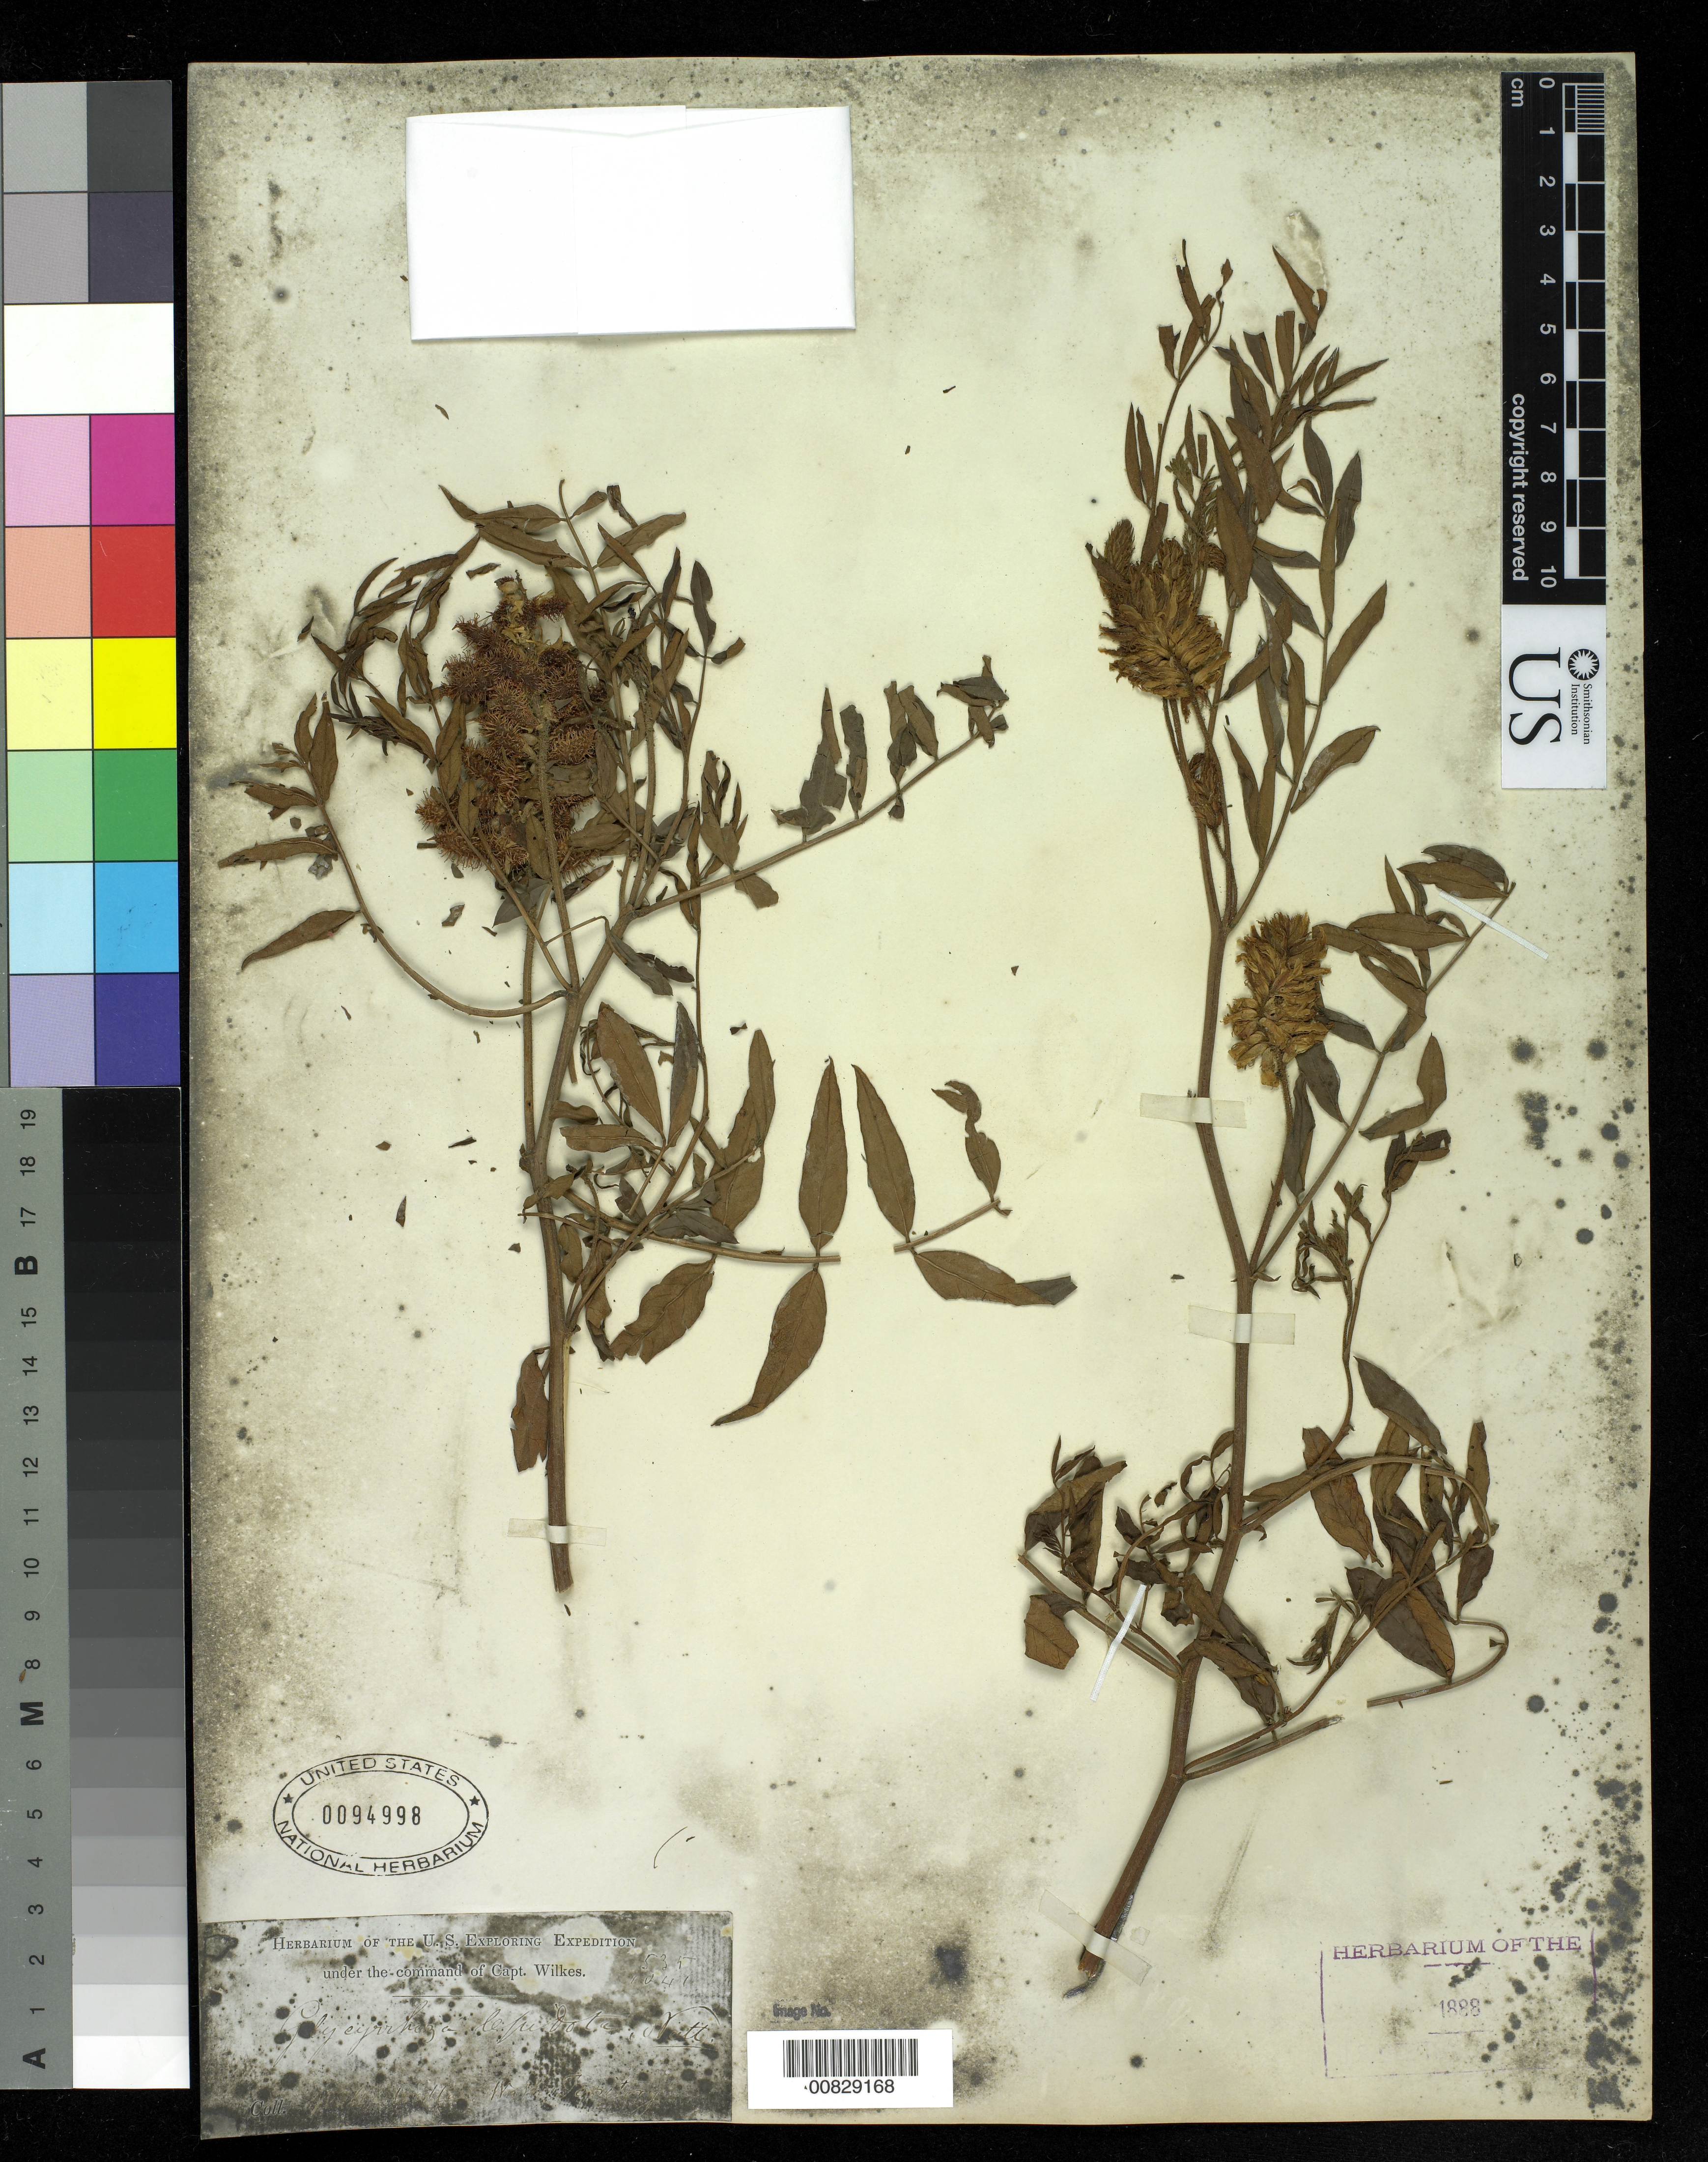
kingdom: Plantae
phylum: Tracheophyta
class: Magnoliopsida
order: Fabales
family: Fabaceae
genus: Glycyrrhiza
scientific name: Glycyrrhiza lepidota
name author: Pursh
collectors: Wilkes Explor. Exped.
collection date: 1838/1842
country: United States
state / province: Washington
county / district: Walla Walla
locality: Walla Walla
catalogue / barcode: US 94998